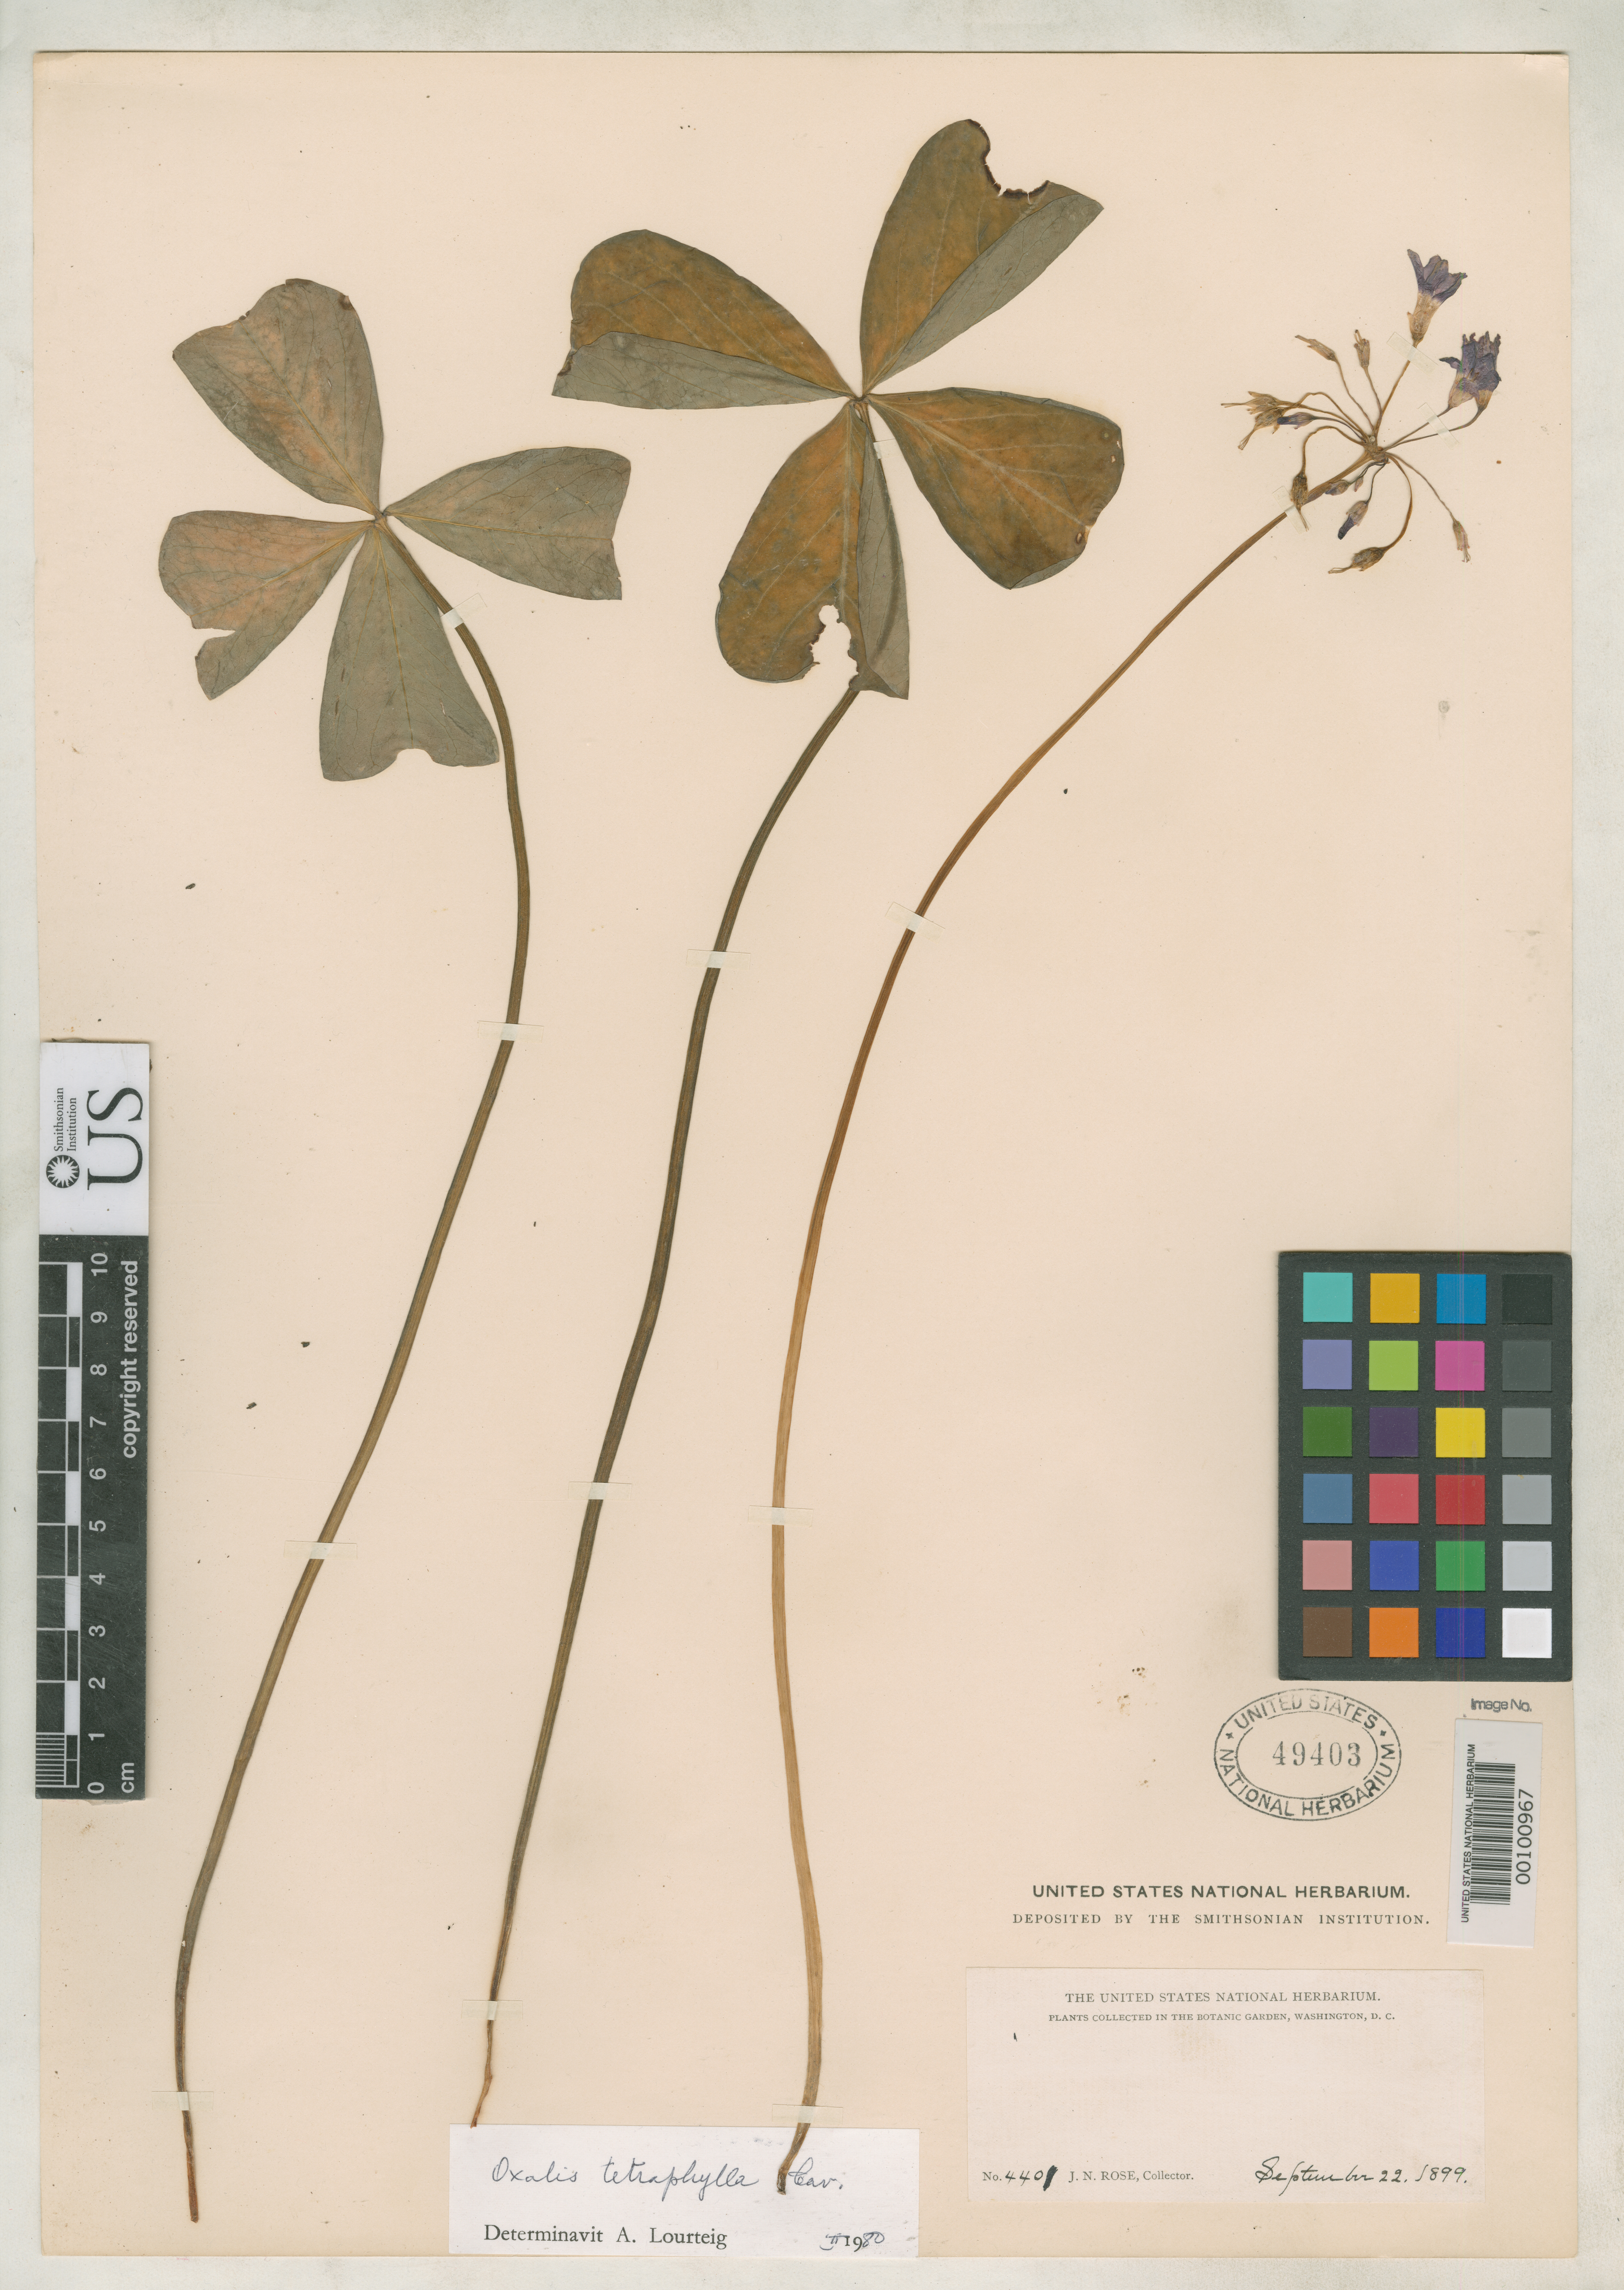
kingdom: Plantae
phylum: Tracheophyta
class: Magnoliopsida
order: Oxalidales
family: Oxalidaceae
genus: Ionoxalis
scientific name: Ionoxalis cuernavacana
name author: Rose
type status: Isotype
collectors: J. N. Rose & W. Hough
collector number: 4401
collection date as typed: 27 May 1899 to 30 May 1899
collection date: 1899-05-27/1899-05-30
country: Mexico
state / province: Morelos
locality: Above Cuernavaca.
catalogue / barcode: US 49403